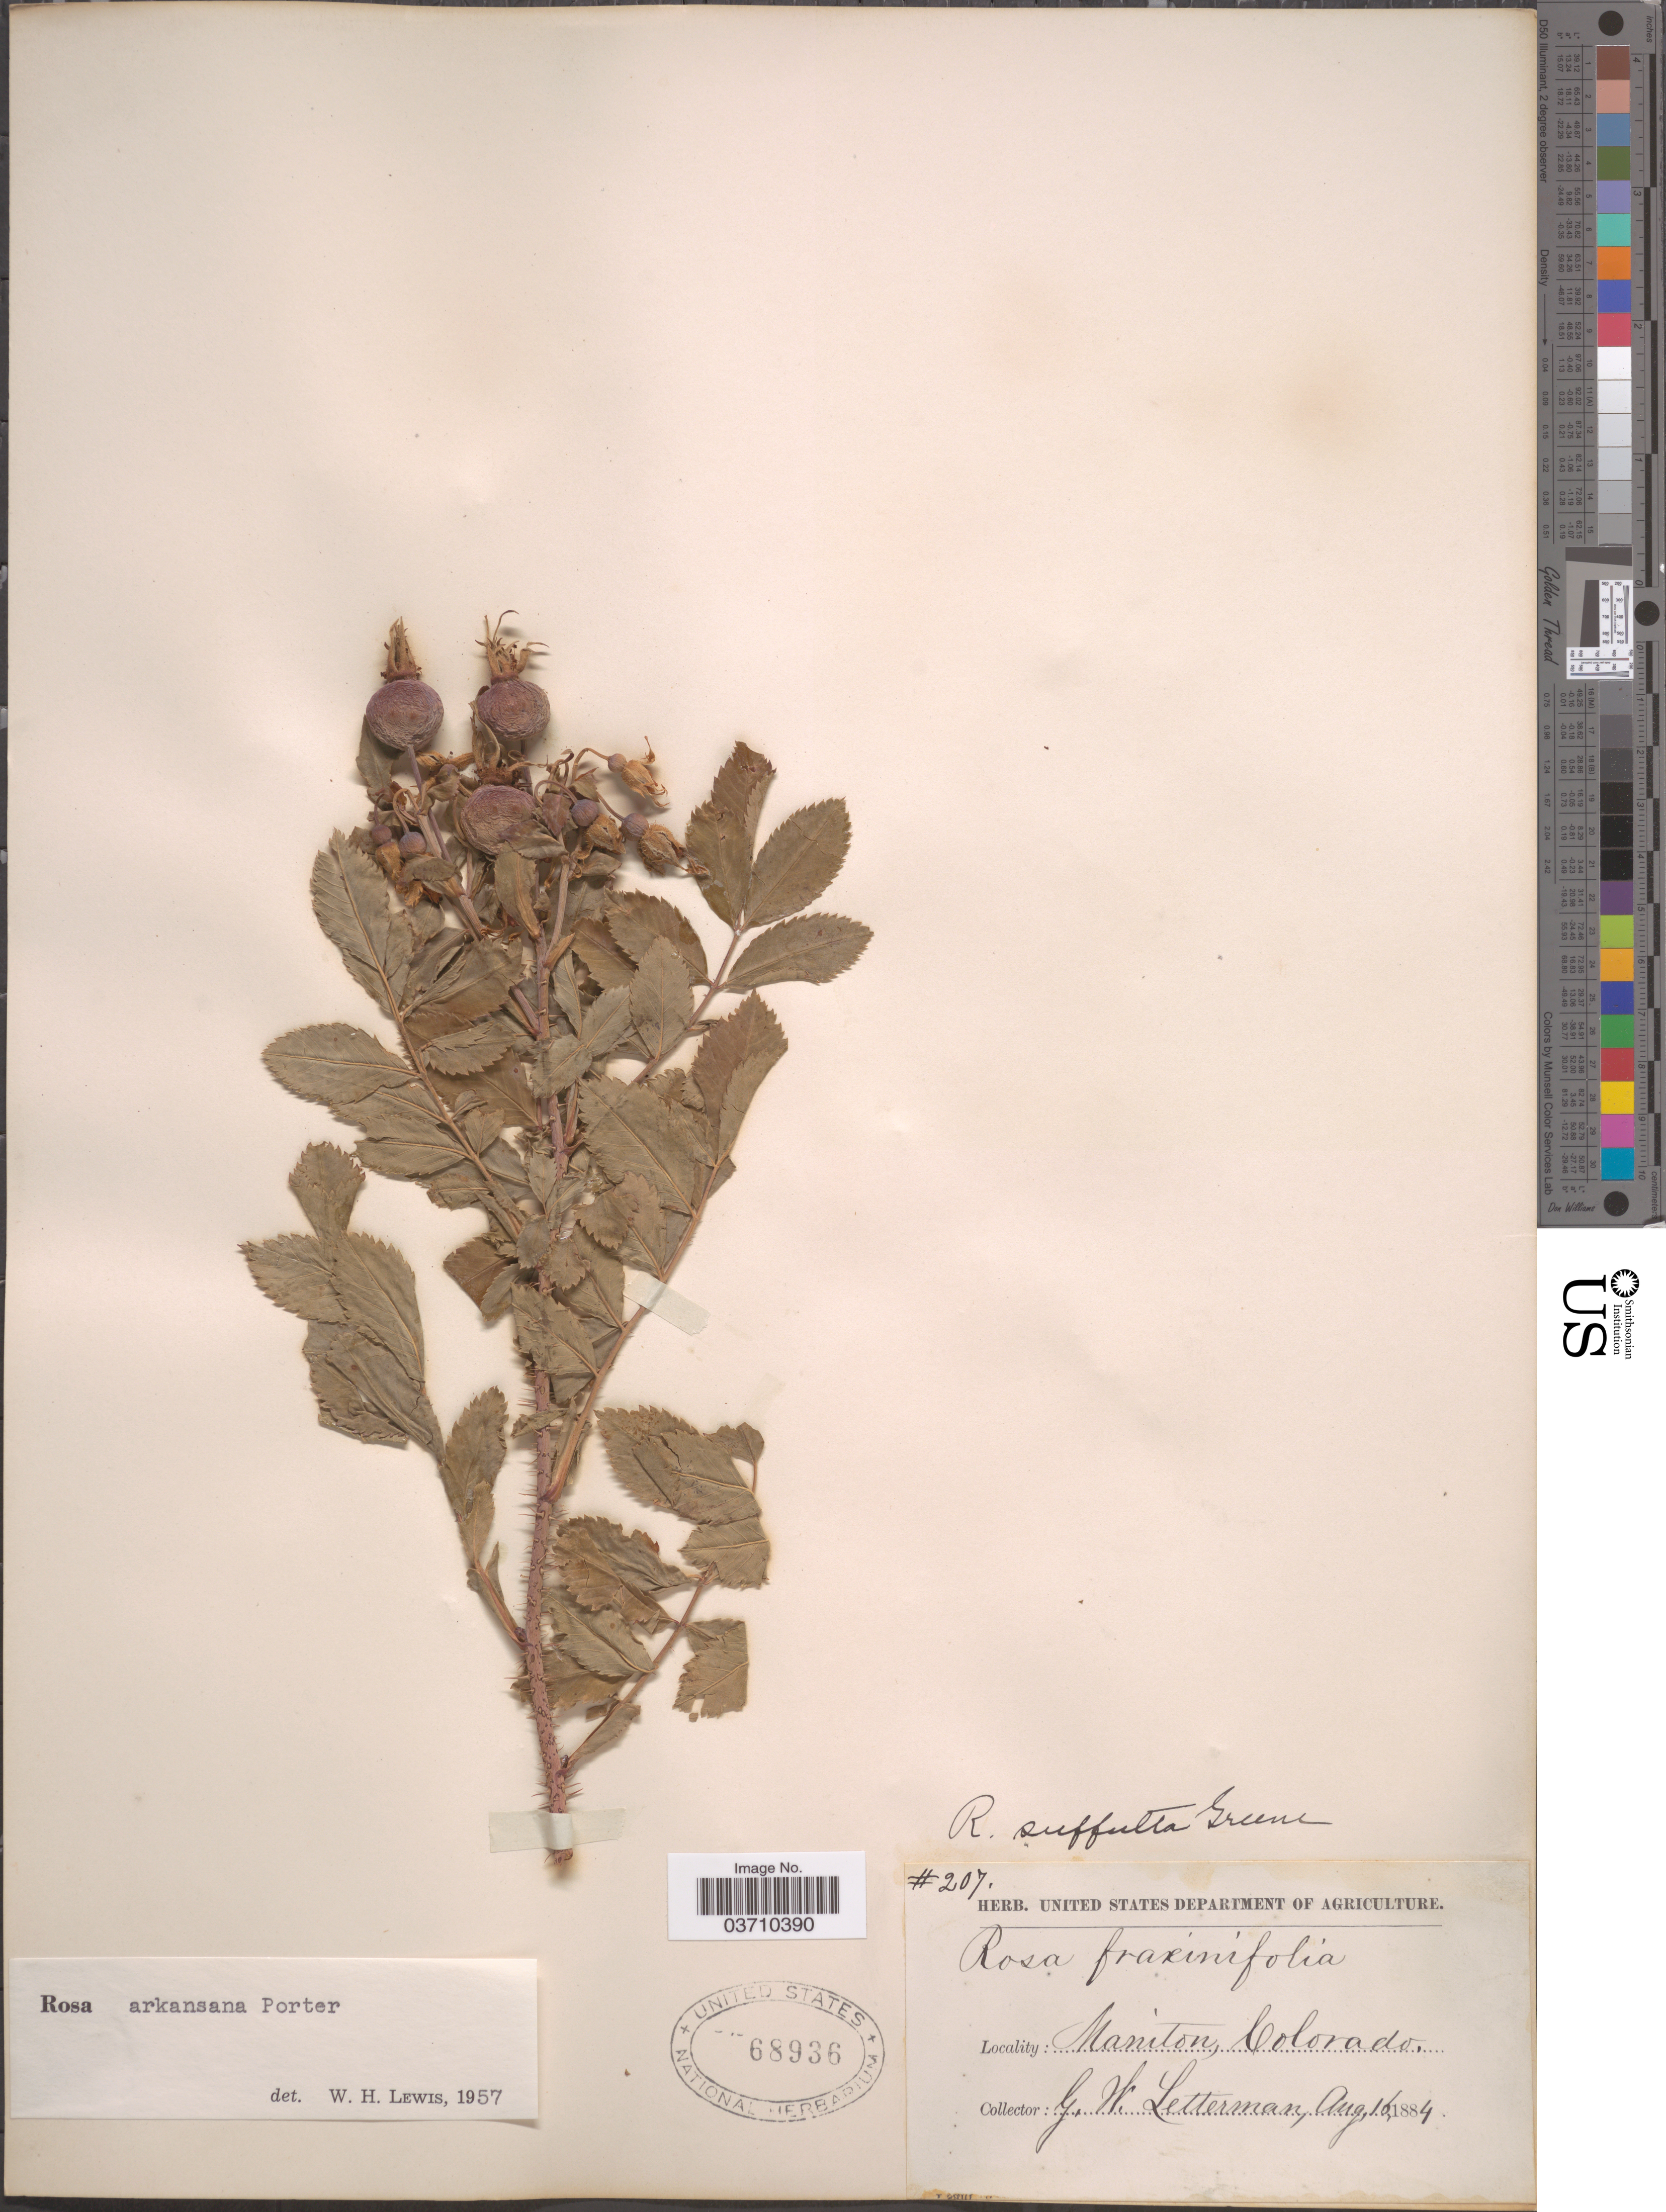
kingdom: Plantae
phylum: Tracheophyta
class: Magnoliopsida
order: Rosales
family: Rosaceae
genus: Rosa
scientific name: Rosa arkansana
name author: Porter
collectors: G. W. Letterman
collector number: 207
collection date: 1884-08-16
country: United States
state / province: Colorado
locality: Manitou.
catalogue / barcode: US 68936